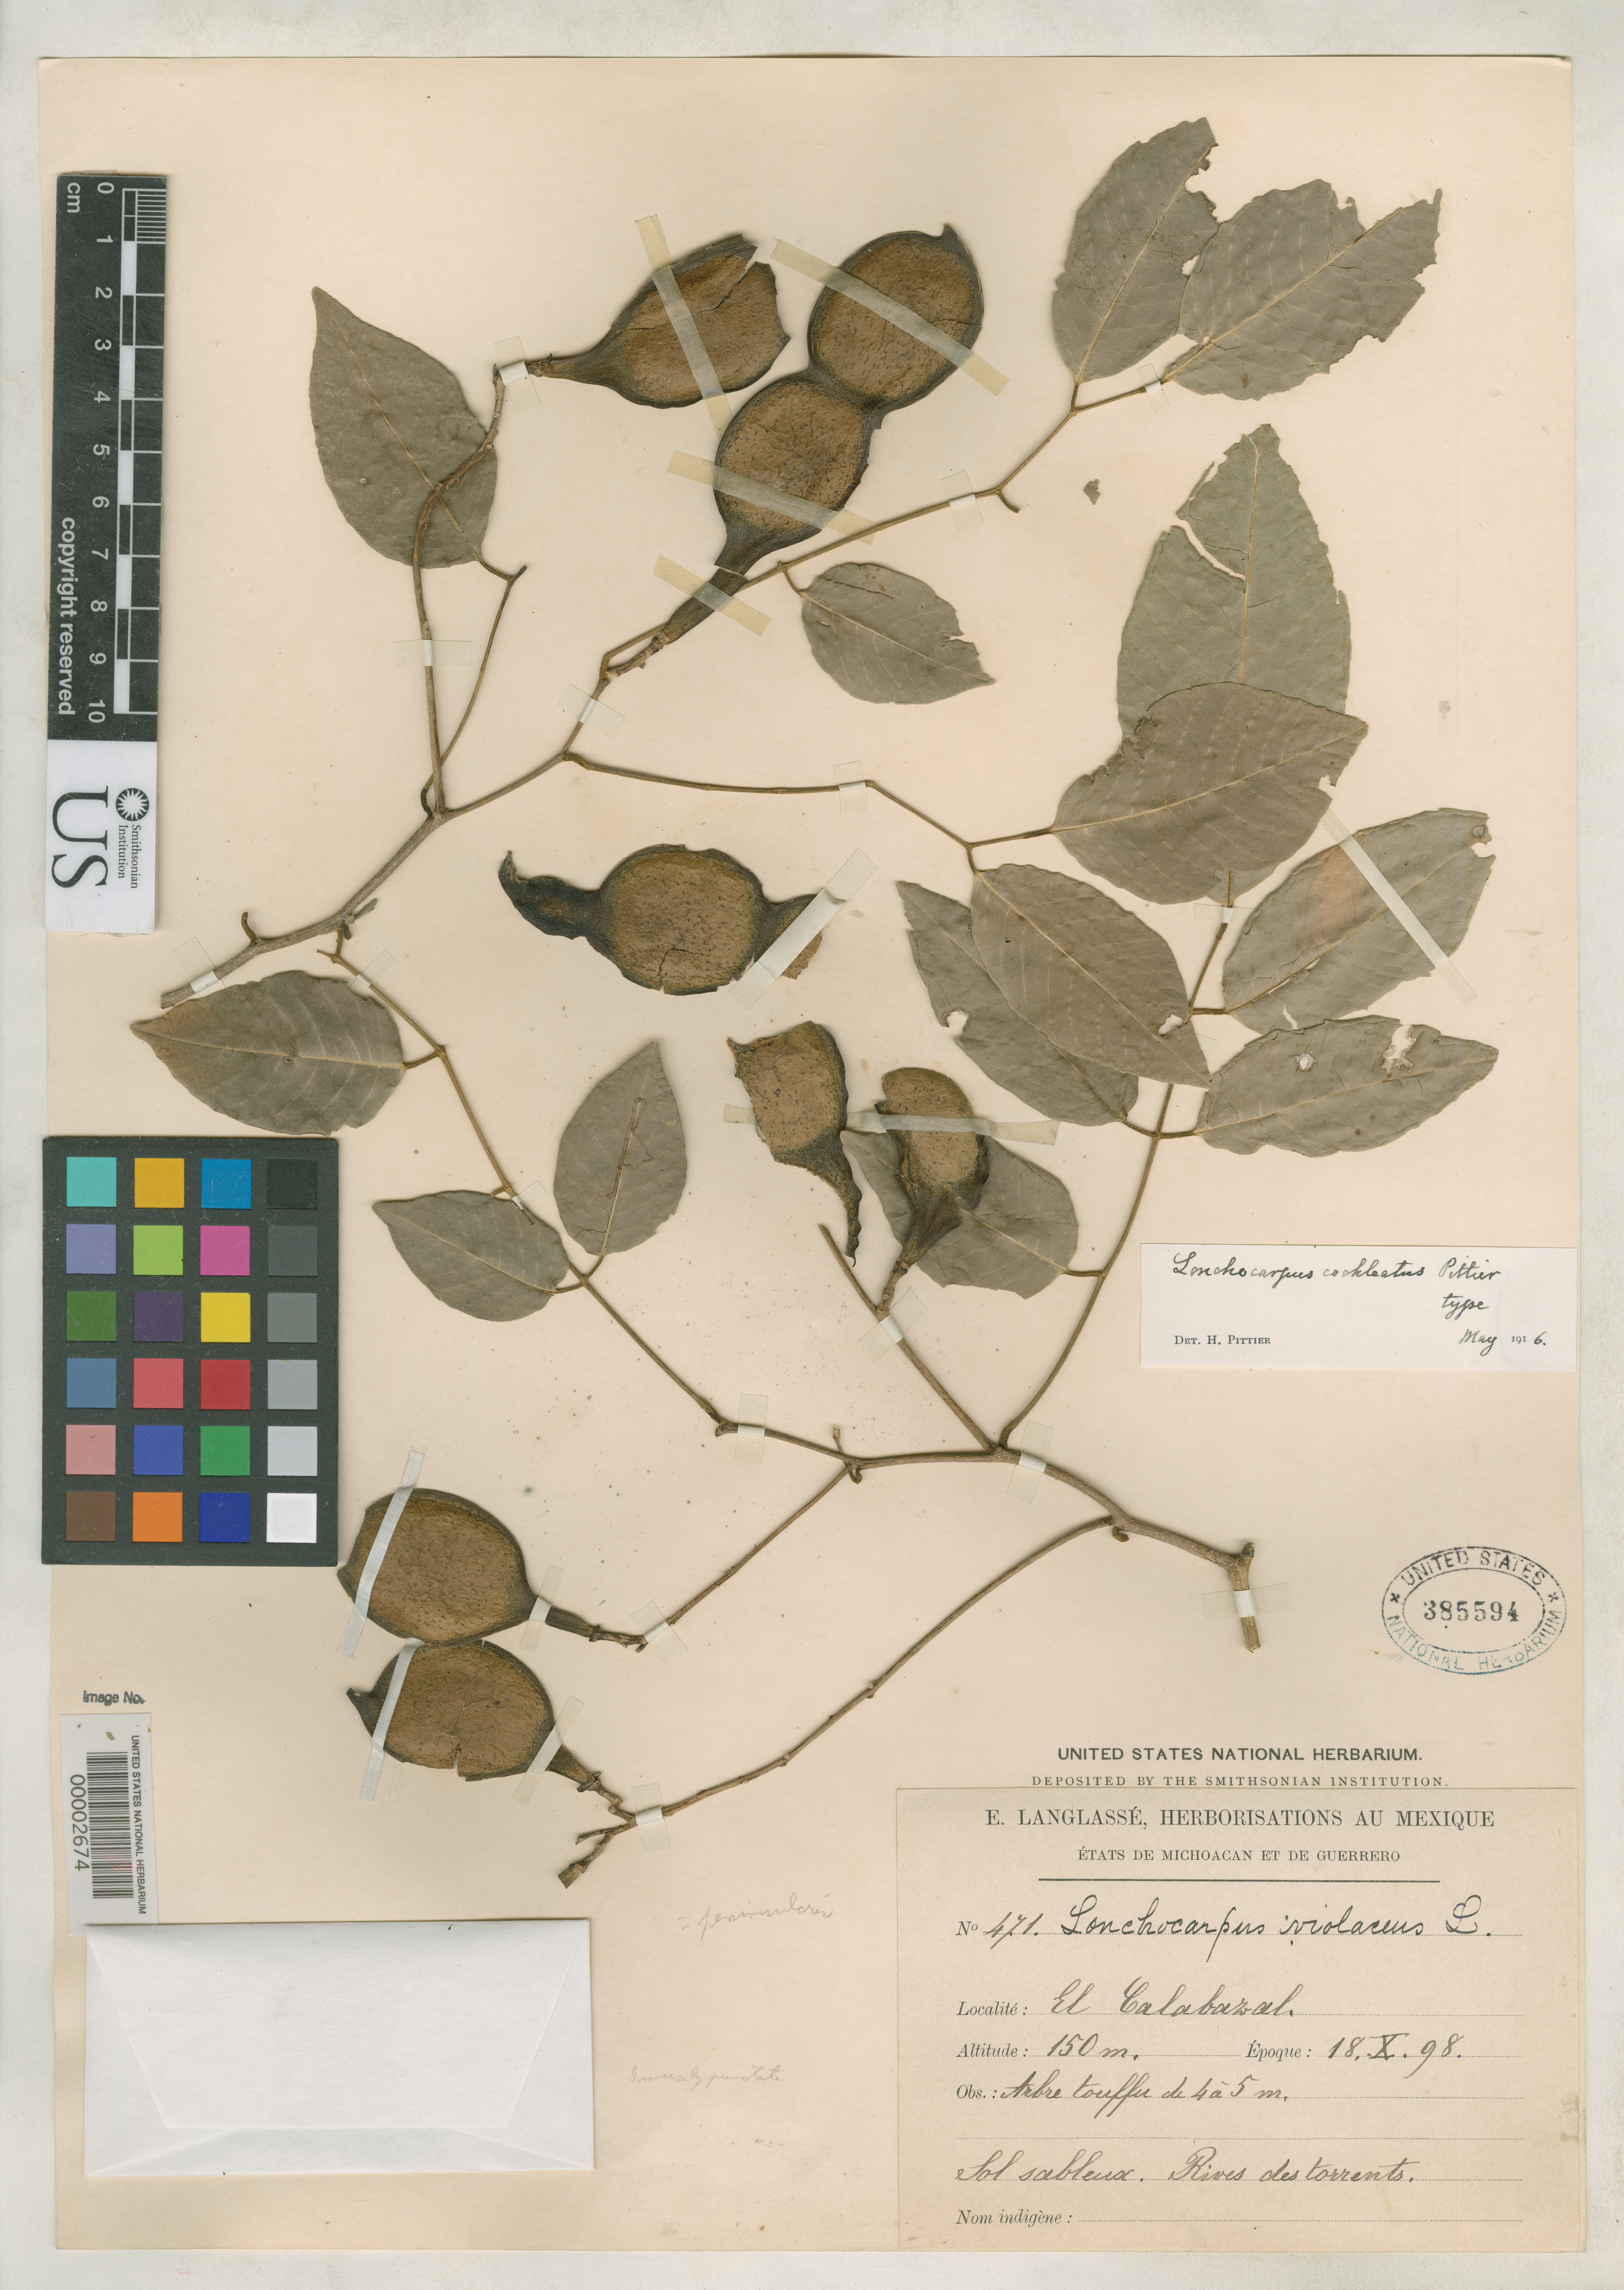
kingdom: Plantae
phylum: Tracheophyta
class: Magnoliopsida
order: Fabales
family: Fabaceae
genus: Lonchocarpus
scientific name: Lonchocarpus cochleatus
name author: Pittier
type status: Holotype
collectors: E. Langlassé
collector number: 471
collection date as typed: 18 Oct 1898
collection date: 1898-10-18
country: Mexico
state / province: Guerrero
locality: El Cabazal.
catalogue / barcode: US 385594